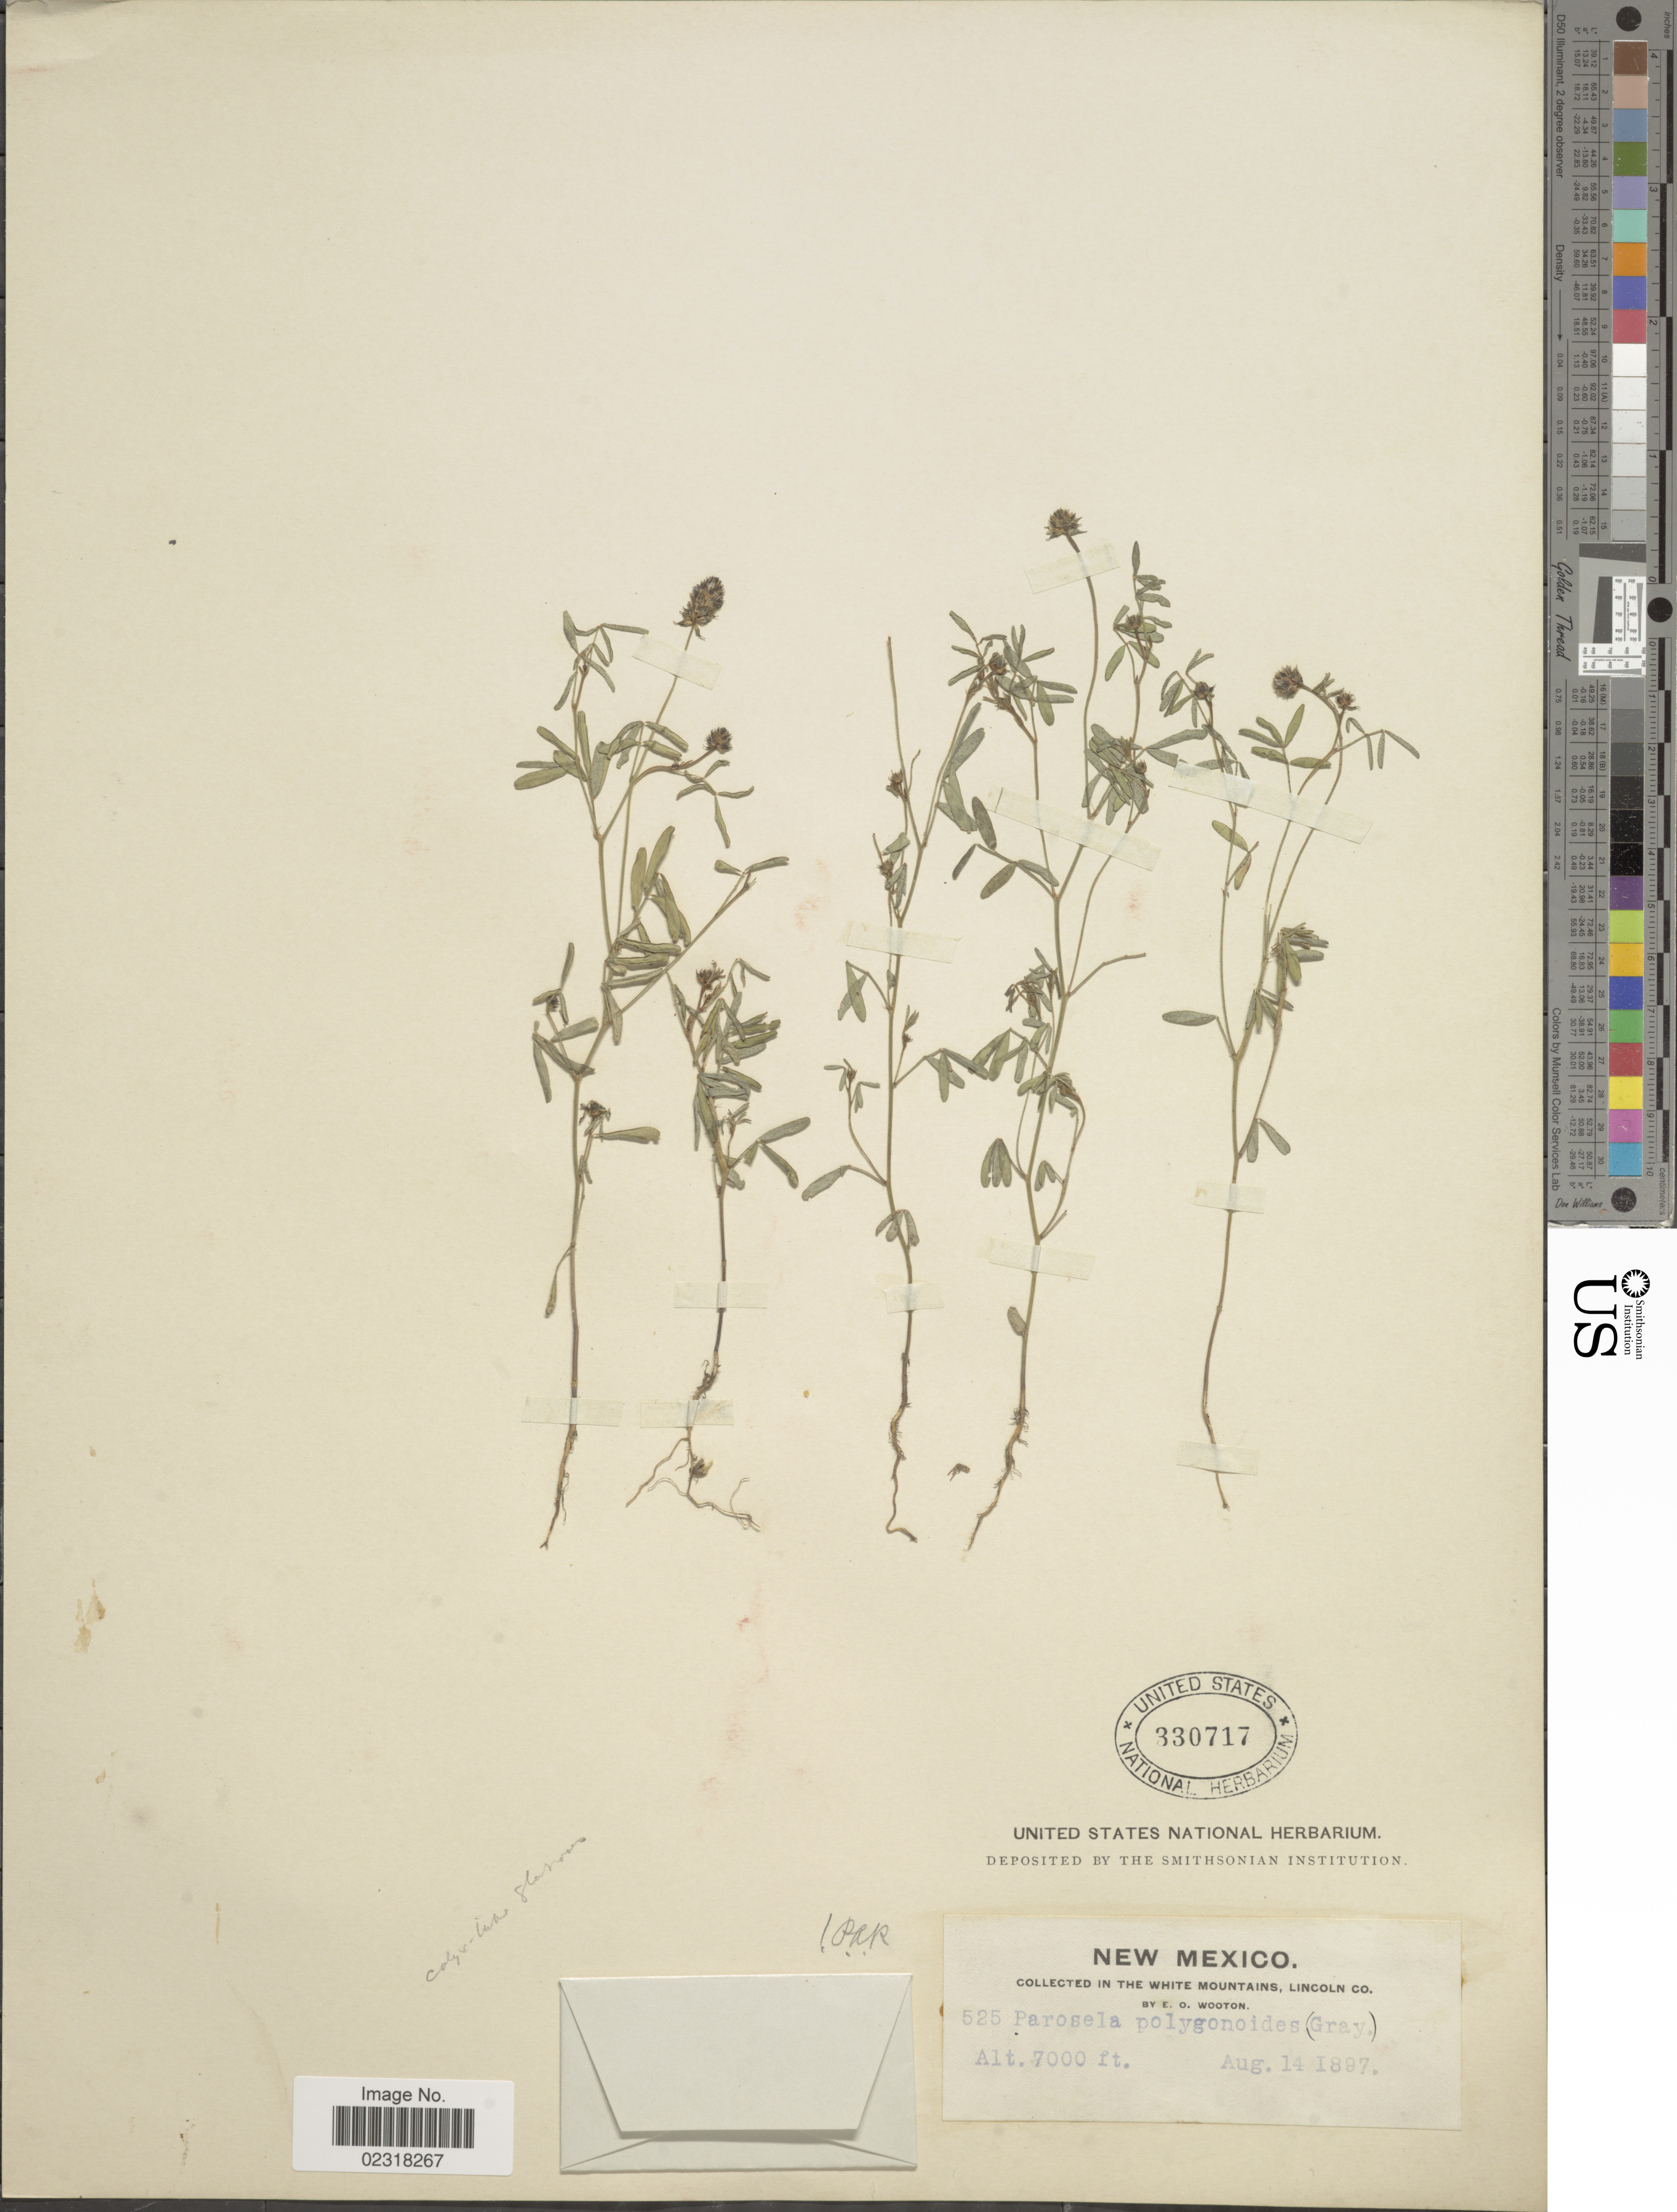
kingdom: Plantae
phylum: Tracheophyta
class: Magnoliopsida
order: Fabales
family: Fabaceae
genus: Dalea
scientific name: Dalea polygonoides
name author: A. Gray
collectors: E. O. Wooton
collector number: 525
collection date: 1897-08-14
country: United States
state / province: New Mexico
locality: In the White Mountains, Lincoln Co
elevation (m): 2134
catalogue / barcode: US 330717